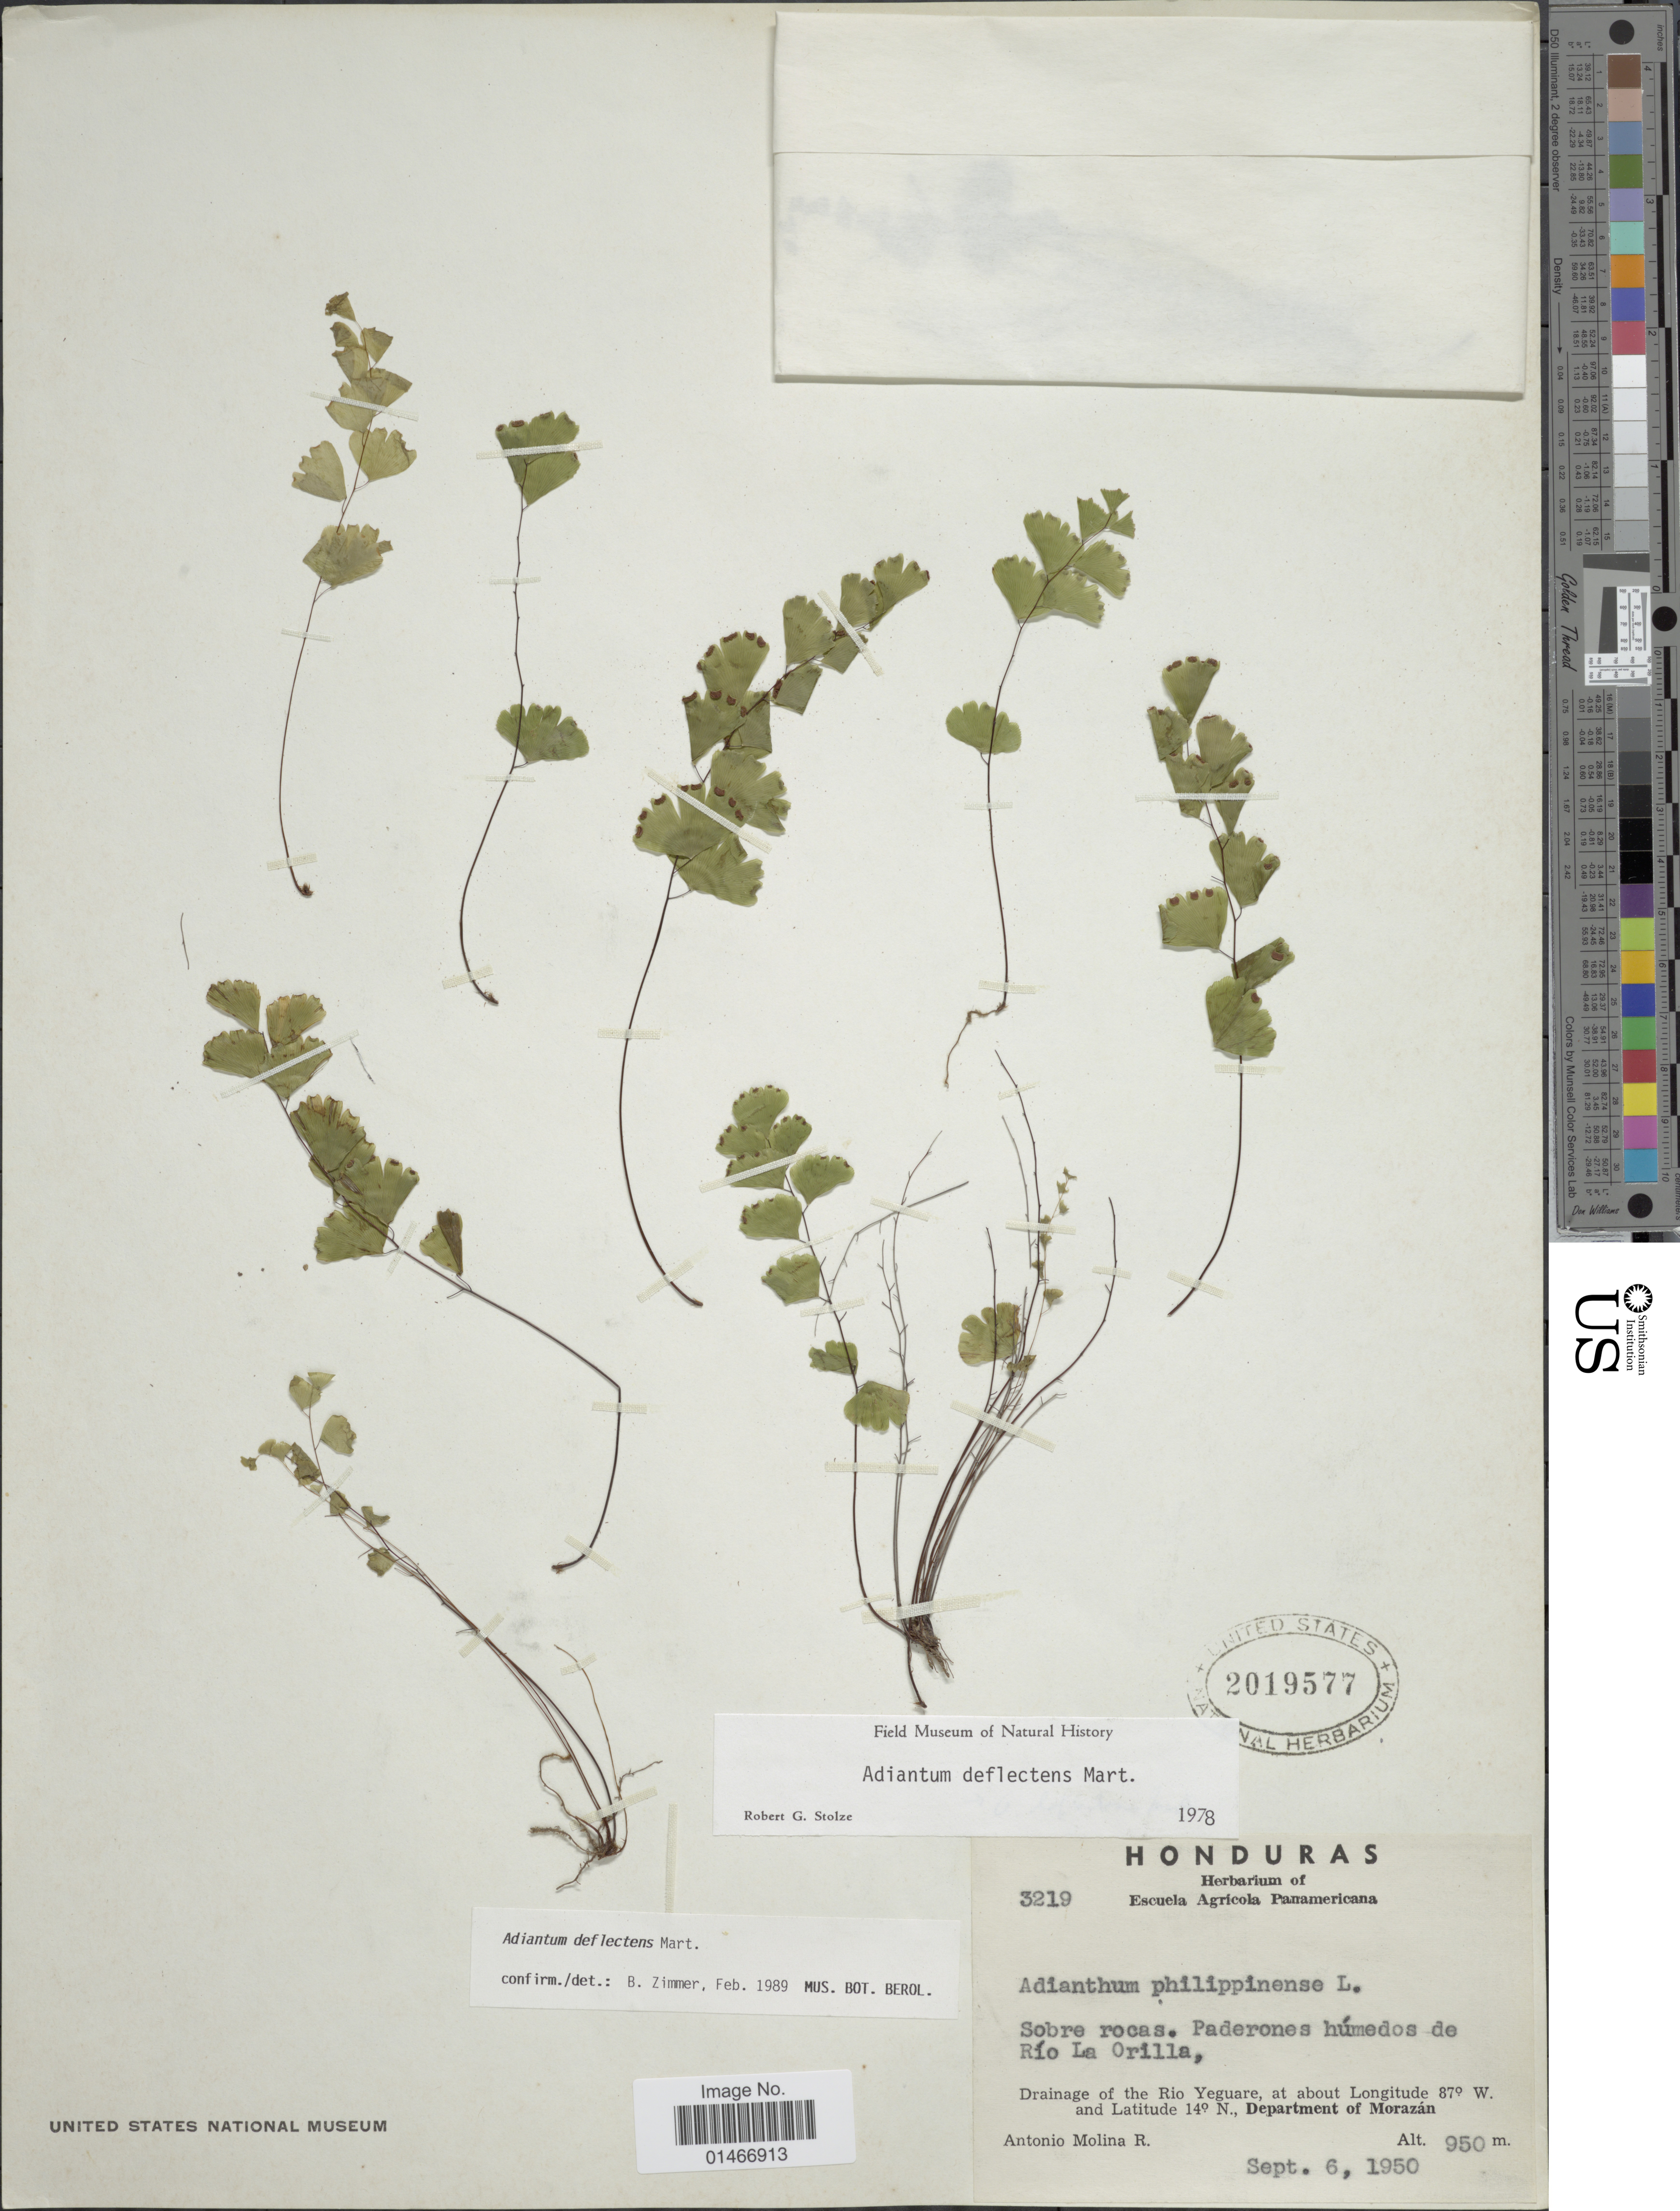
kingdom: Plantae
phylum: Tracheophyta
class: Polypodiopsida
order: Polypodiales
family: Pteridaceae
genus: Adiantum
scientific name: Adiantum deflectens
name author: Mart.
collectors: A. Molina R.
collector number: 3219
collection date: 1950-09-06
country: Honduras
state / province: Fco. Morazán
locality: Sobre rocas. Paderones humedos de Rio La Orilla, Drainage of the Rio Yeguare, at about. Department of Morazan.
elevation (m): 950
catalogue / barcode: US 2019577